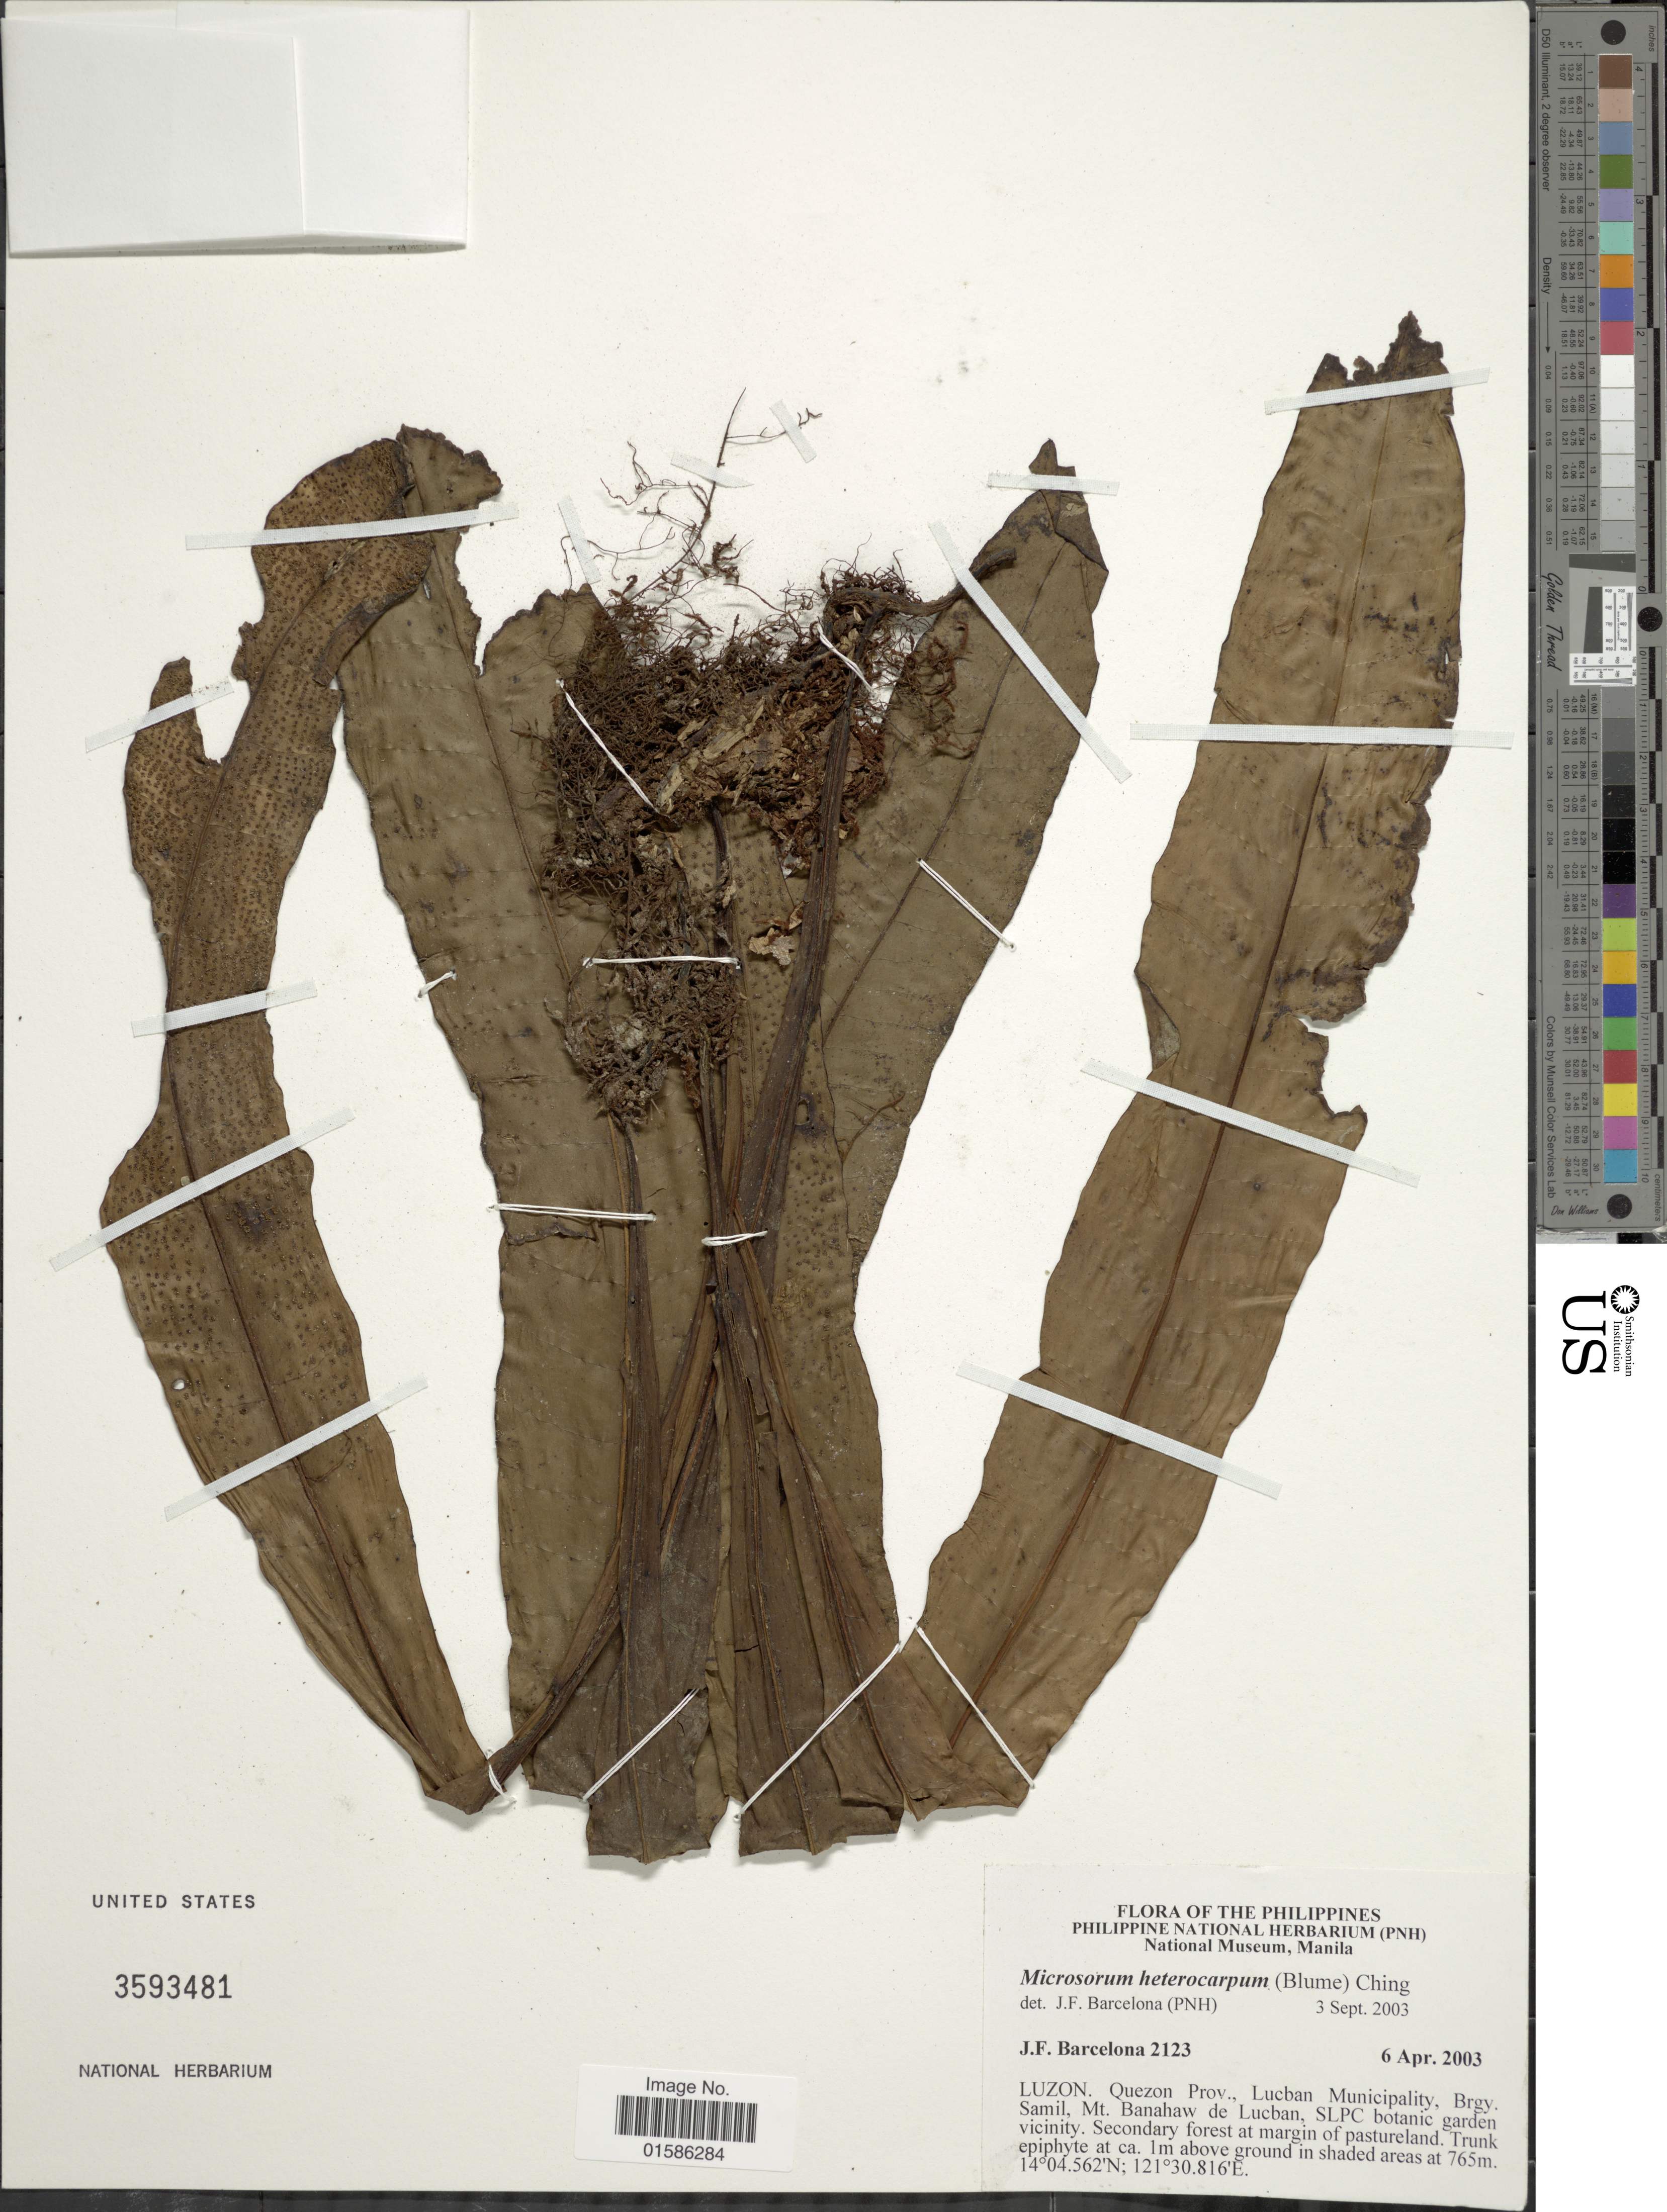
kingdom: Plantae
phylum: Tracheophyta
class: Polypodiopsida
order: Polypodiales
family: Polypodiaceae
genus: Microsorum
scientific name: Microsorum heterocarpum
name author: (Blume) Ching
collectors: J. F. Barcelona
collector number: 2123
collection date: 2003-04-06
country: Philippines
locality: Luzon. Quezon Prov., Lucban Municipality, Brgy. Samil, Mt Banahaw de Lucban, SLPC botanic Garden vicinity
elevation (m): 765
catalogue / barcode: US 3593481